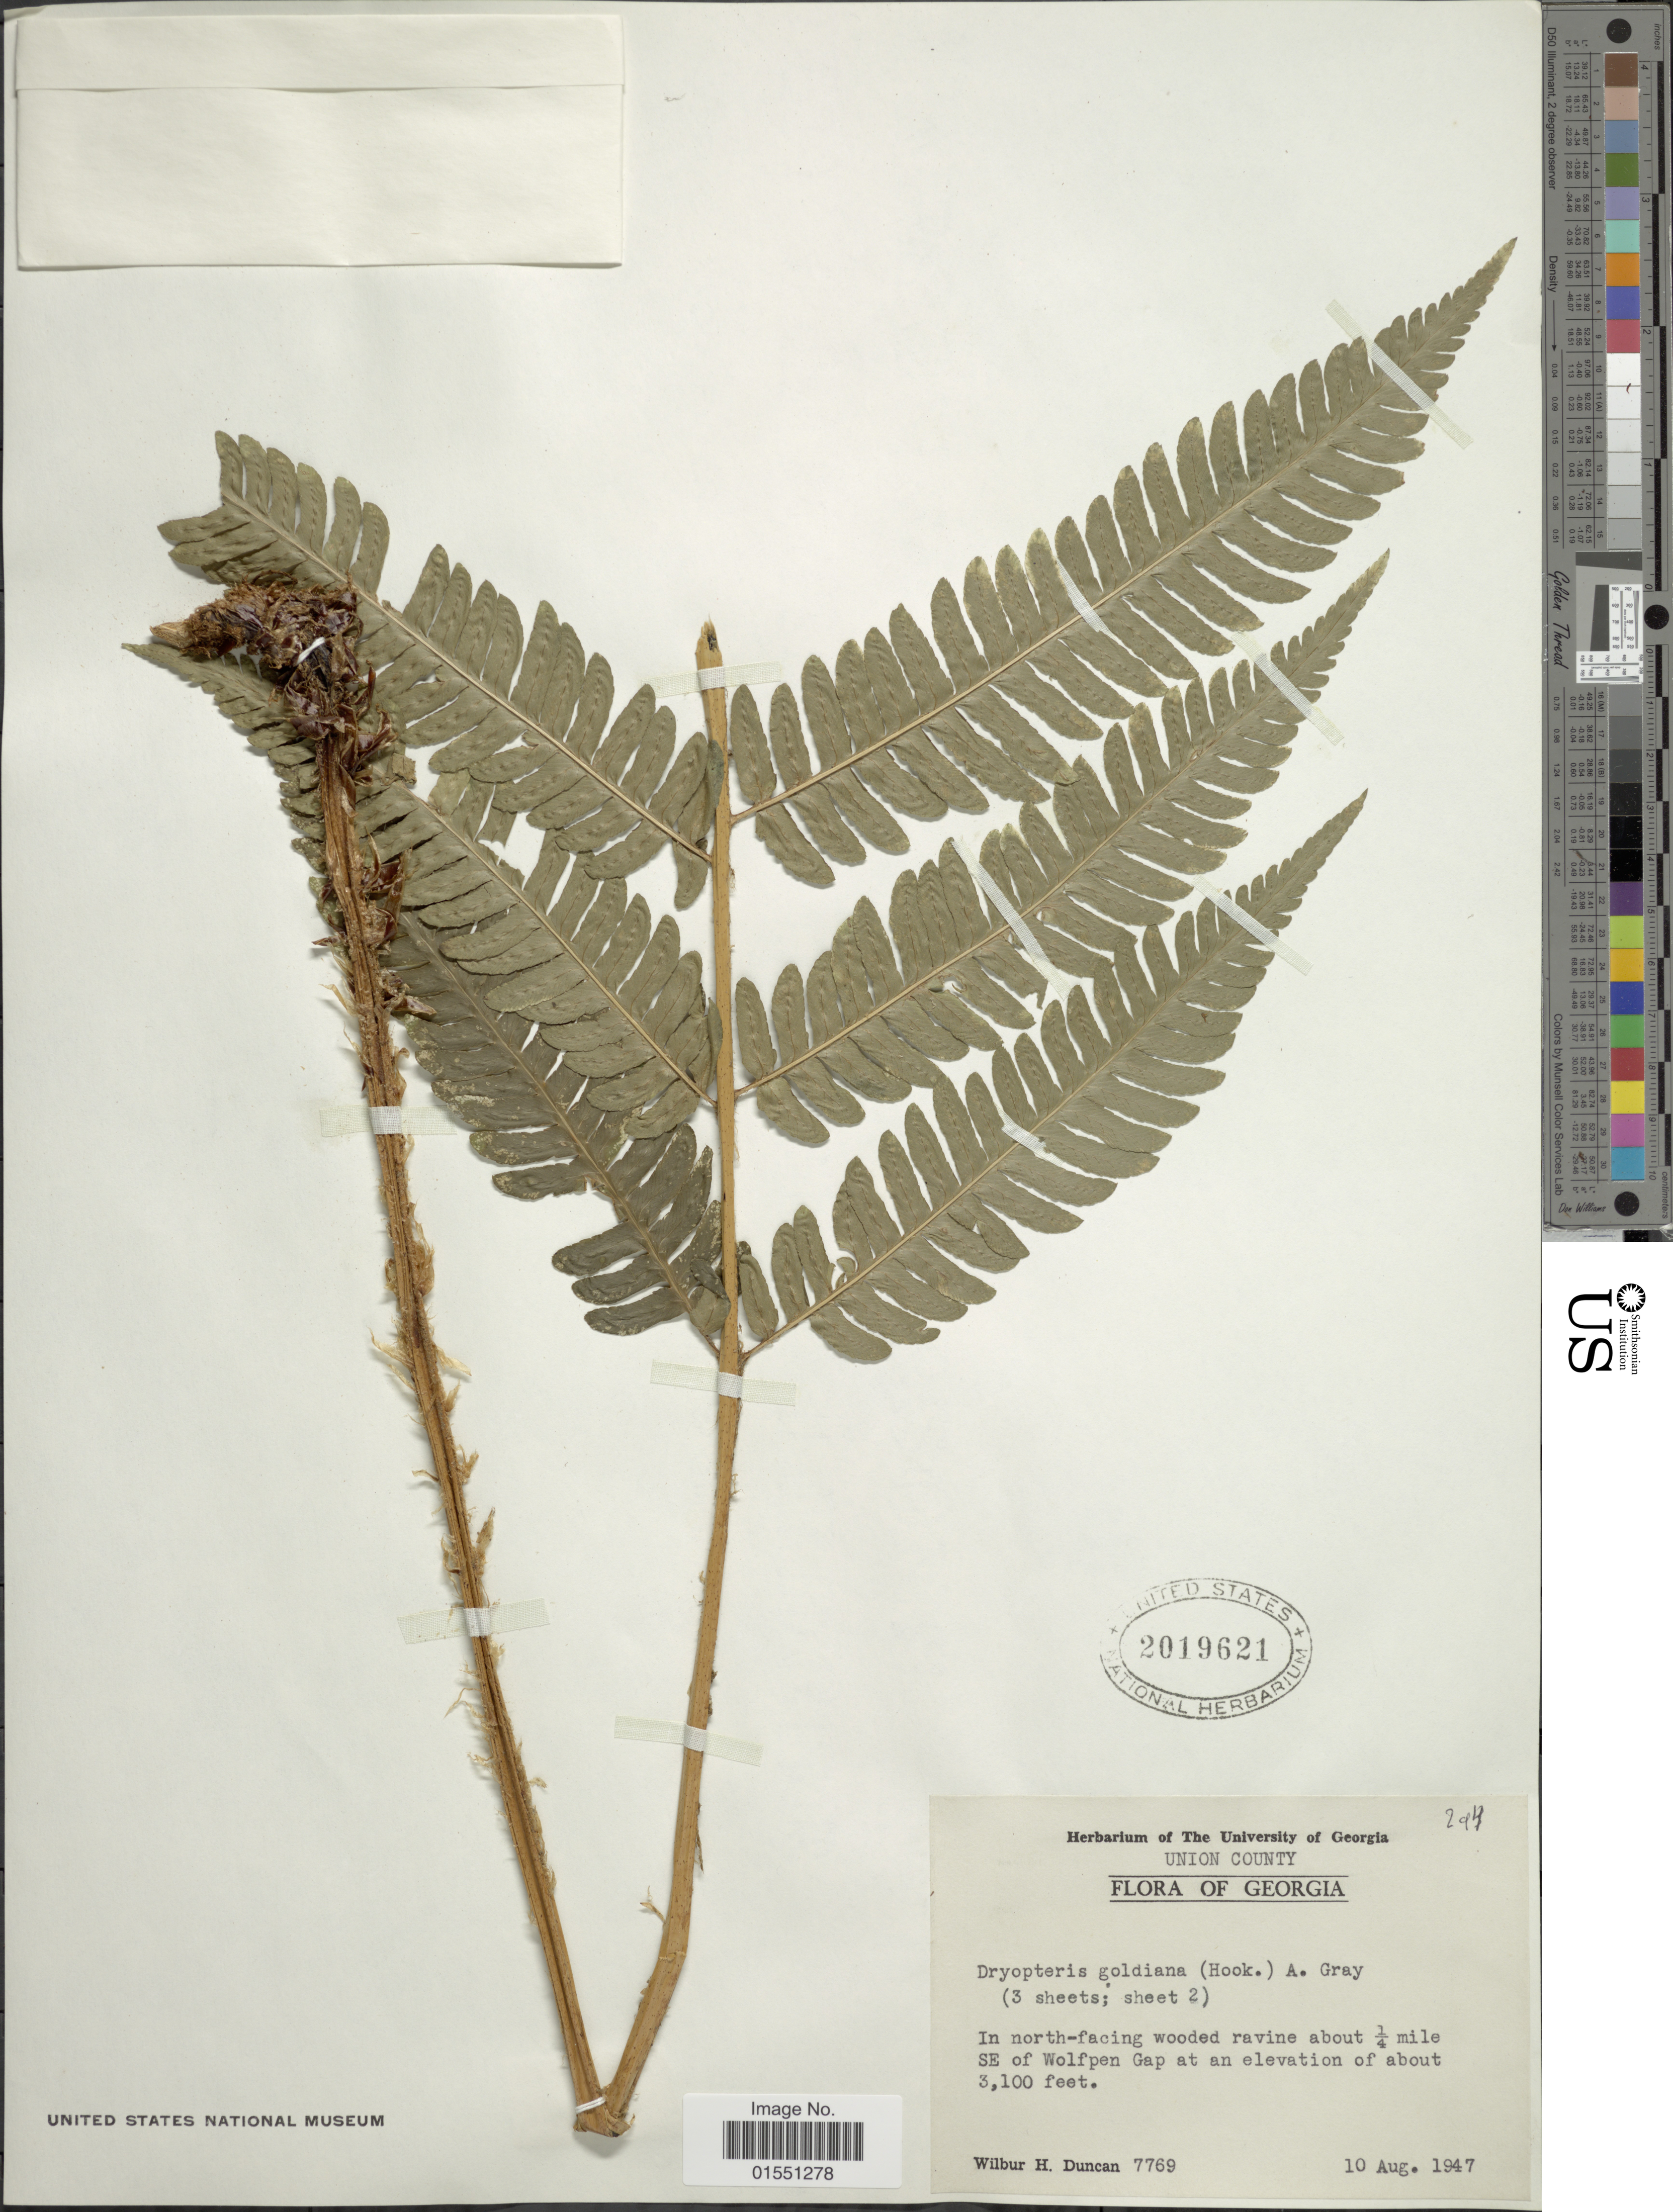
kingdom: Plantae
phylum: Tracheophyta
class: Polypodiopsida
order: Polypodiales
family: Dryopteridaceae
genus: Dryopteris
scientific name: Dryopteris goldiana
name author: (Hook. ex Goldie) A. Gray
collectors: W. H. Duncan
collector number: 7769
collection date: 1947-08-10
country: United States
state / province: Georgia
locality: Union County. In north-facing wooded ravine about ¼ mile SE of Wolfpen Gap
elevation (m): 945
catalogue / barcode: US 2019621